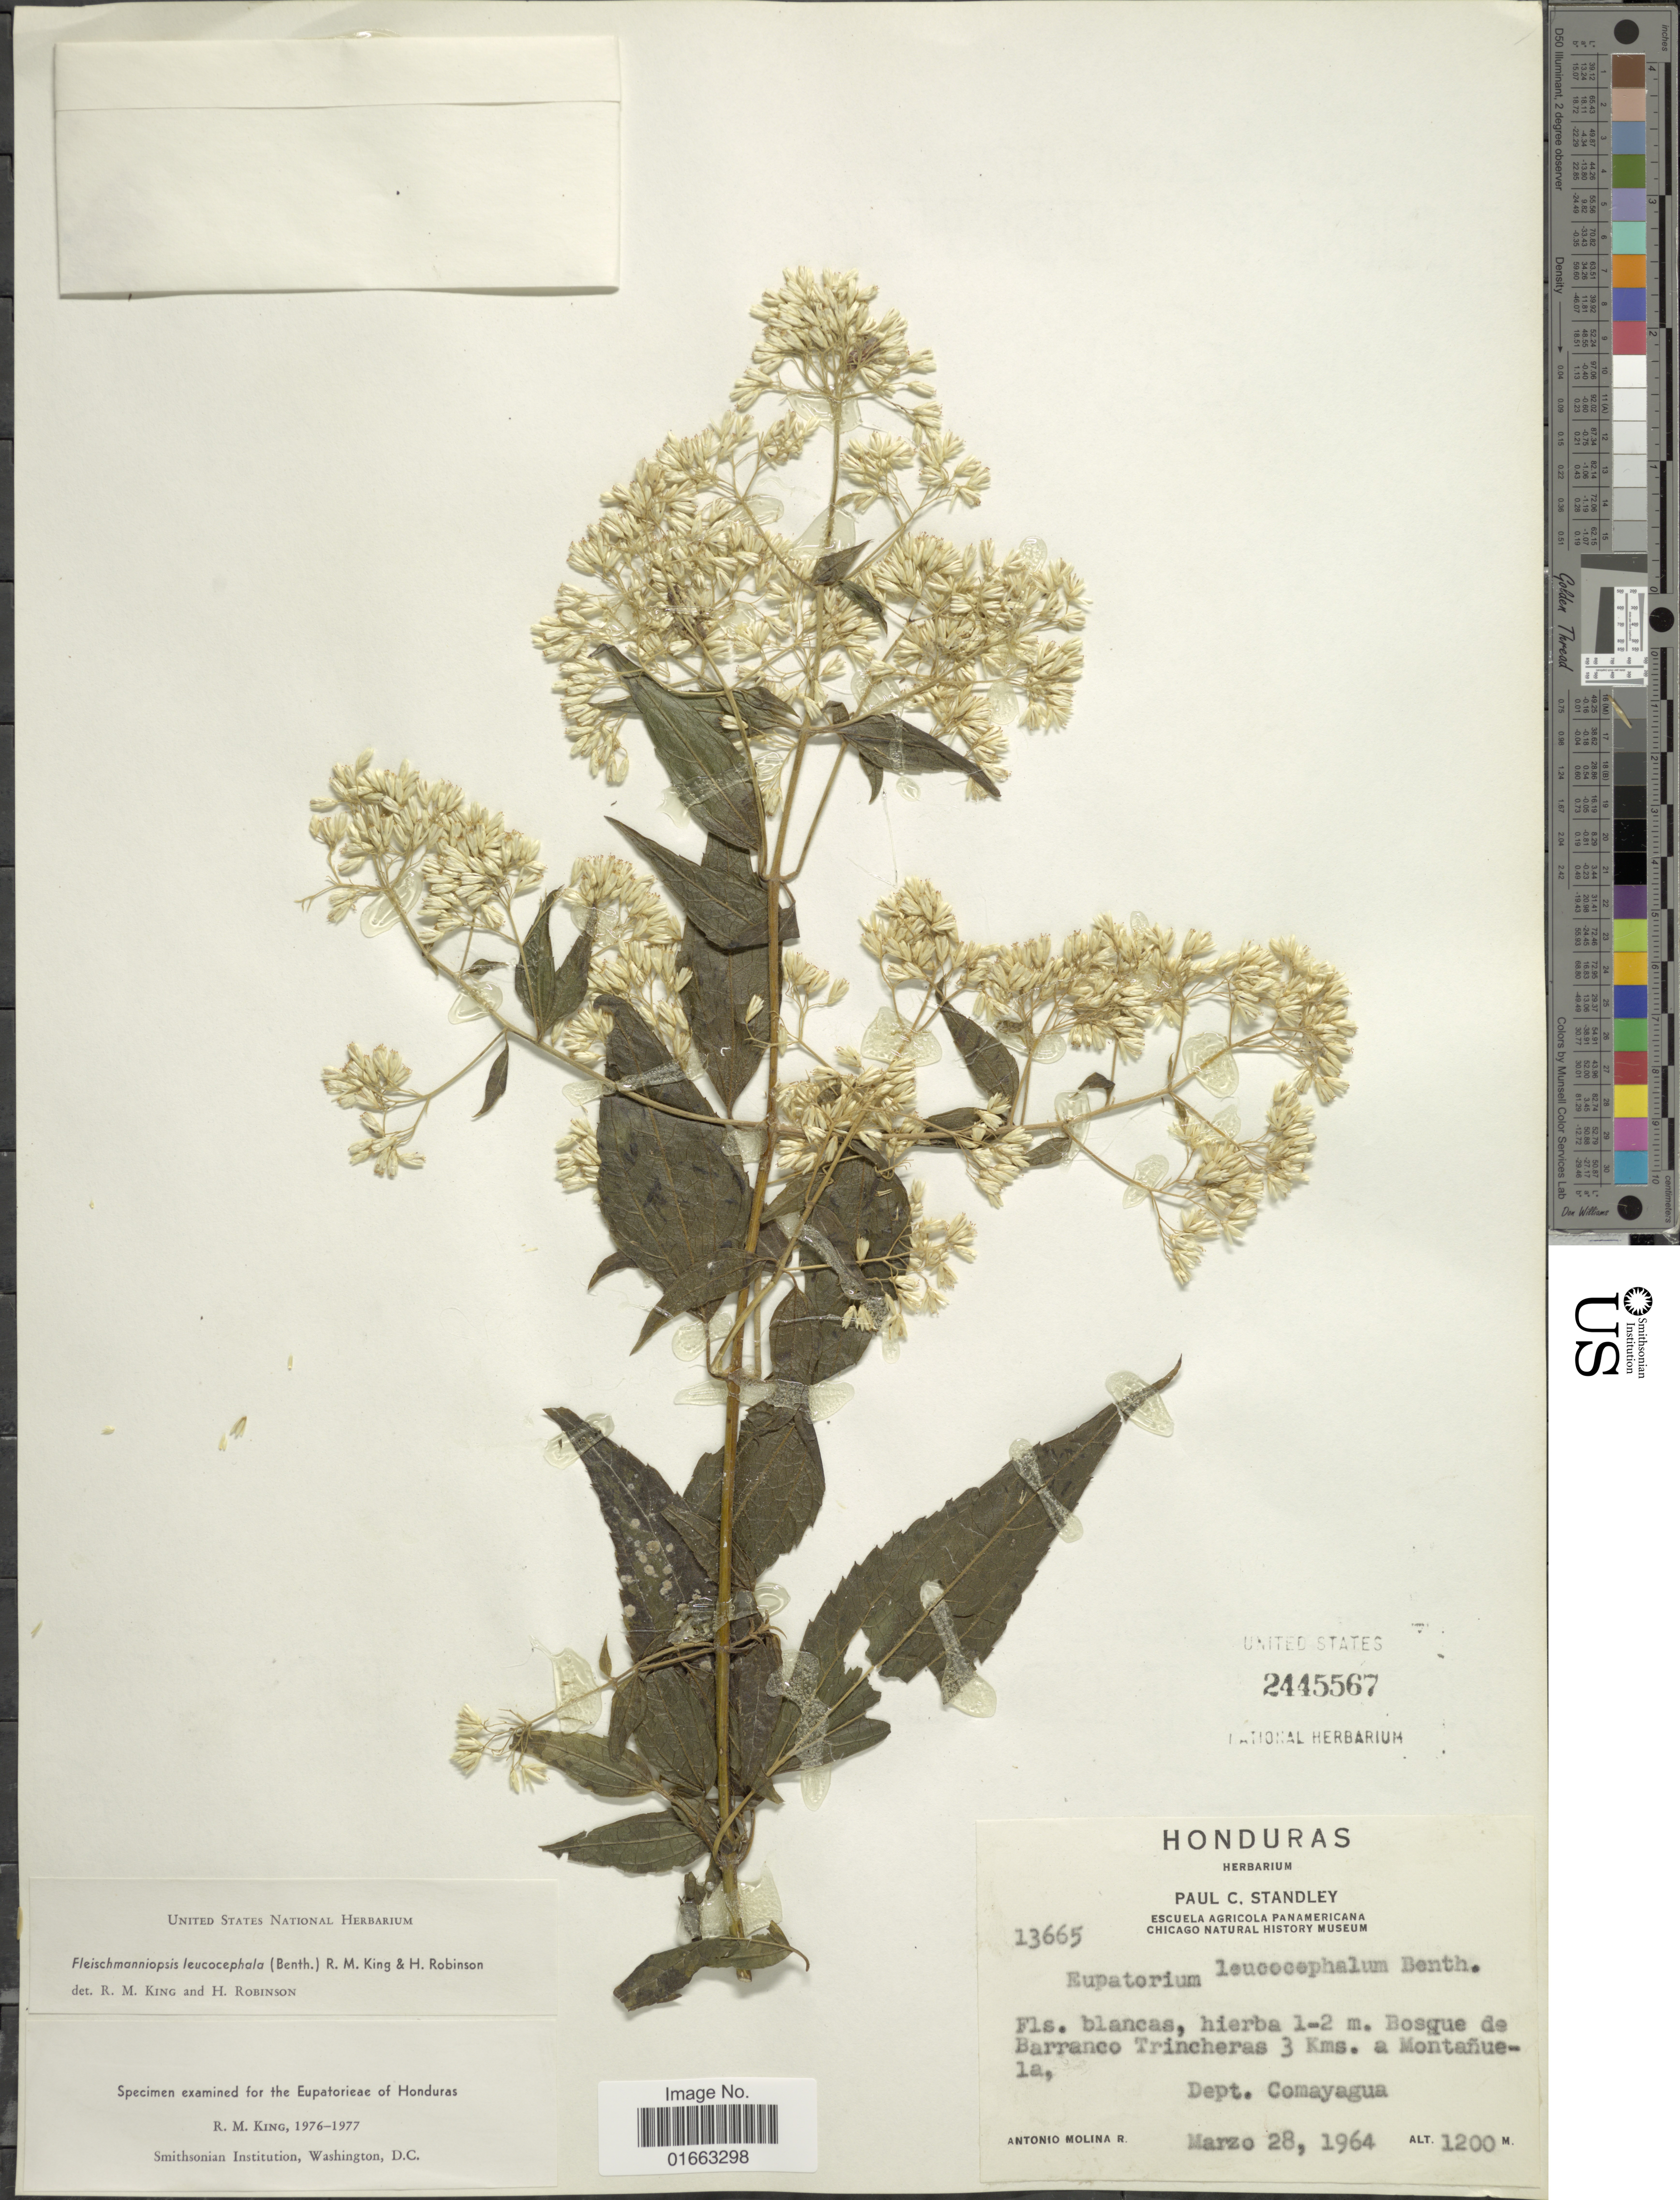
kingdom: Plantae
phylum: Tracheophyta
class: Magnoliopsida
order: Asterales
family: Asteraceae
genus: Fleischmanniopsis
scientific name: Fleischmanniopsis leucocephala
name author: (Benth.) R.M. King & H. Rob.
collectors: A. Molina R.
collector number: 13665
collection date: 1964-03-28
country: Honduras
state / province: Comayagua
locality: Bosque de Barranco Trincheras 3 kms. a Montañuela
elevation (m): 1200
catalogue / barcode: US 2445567